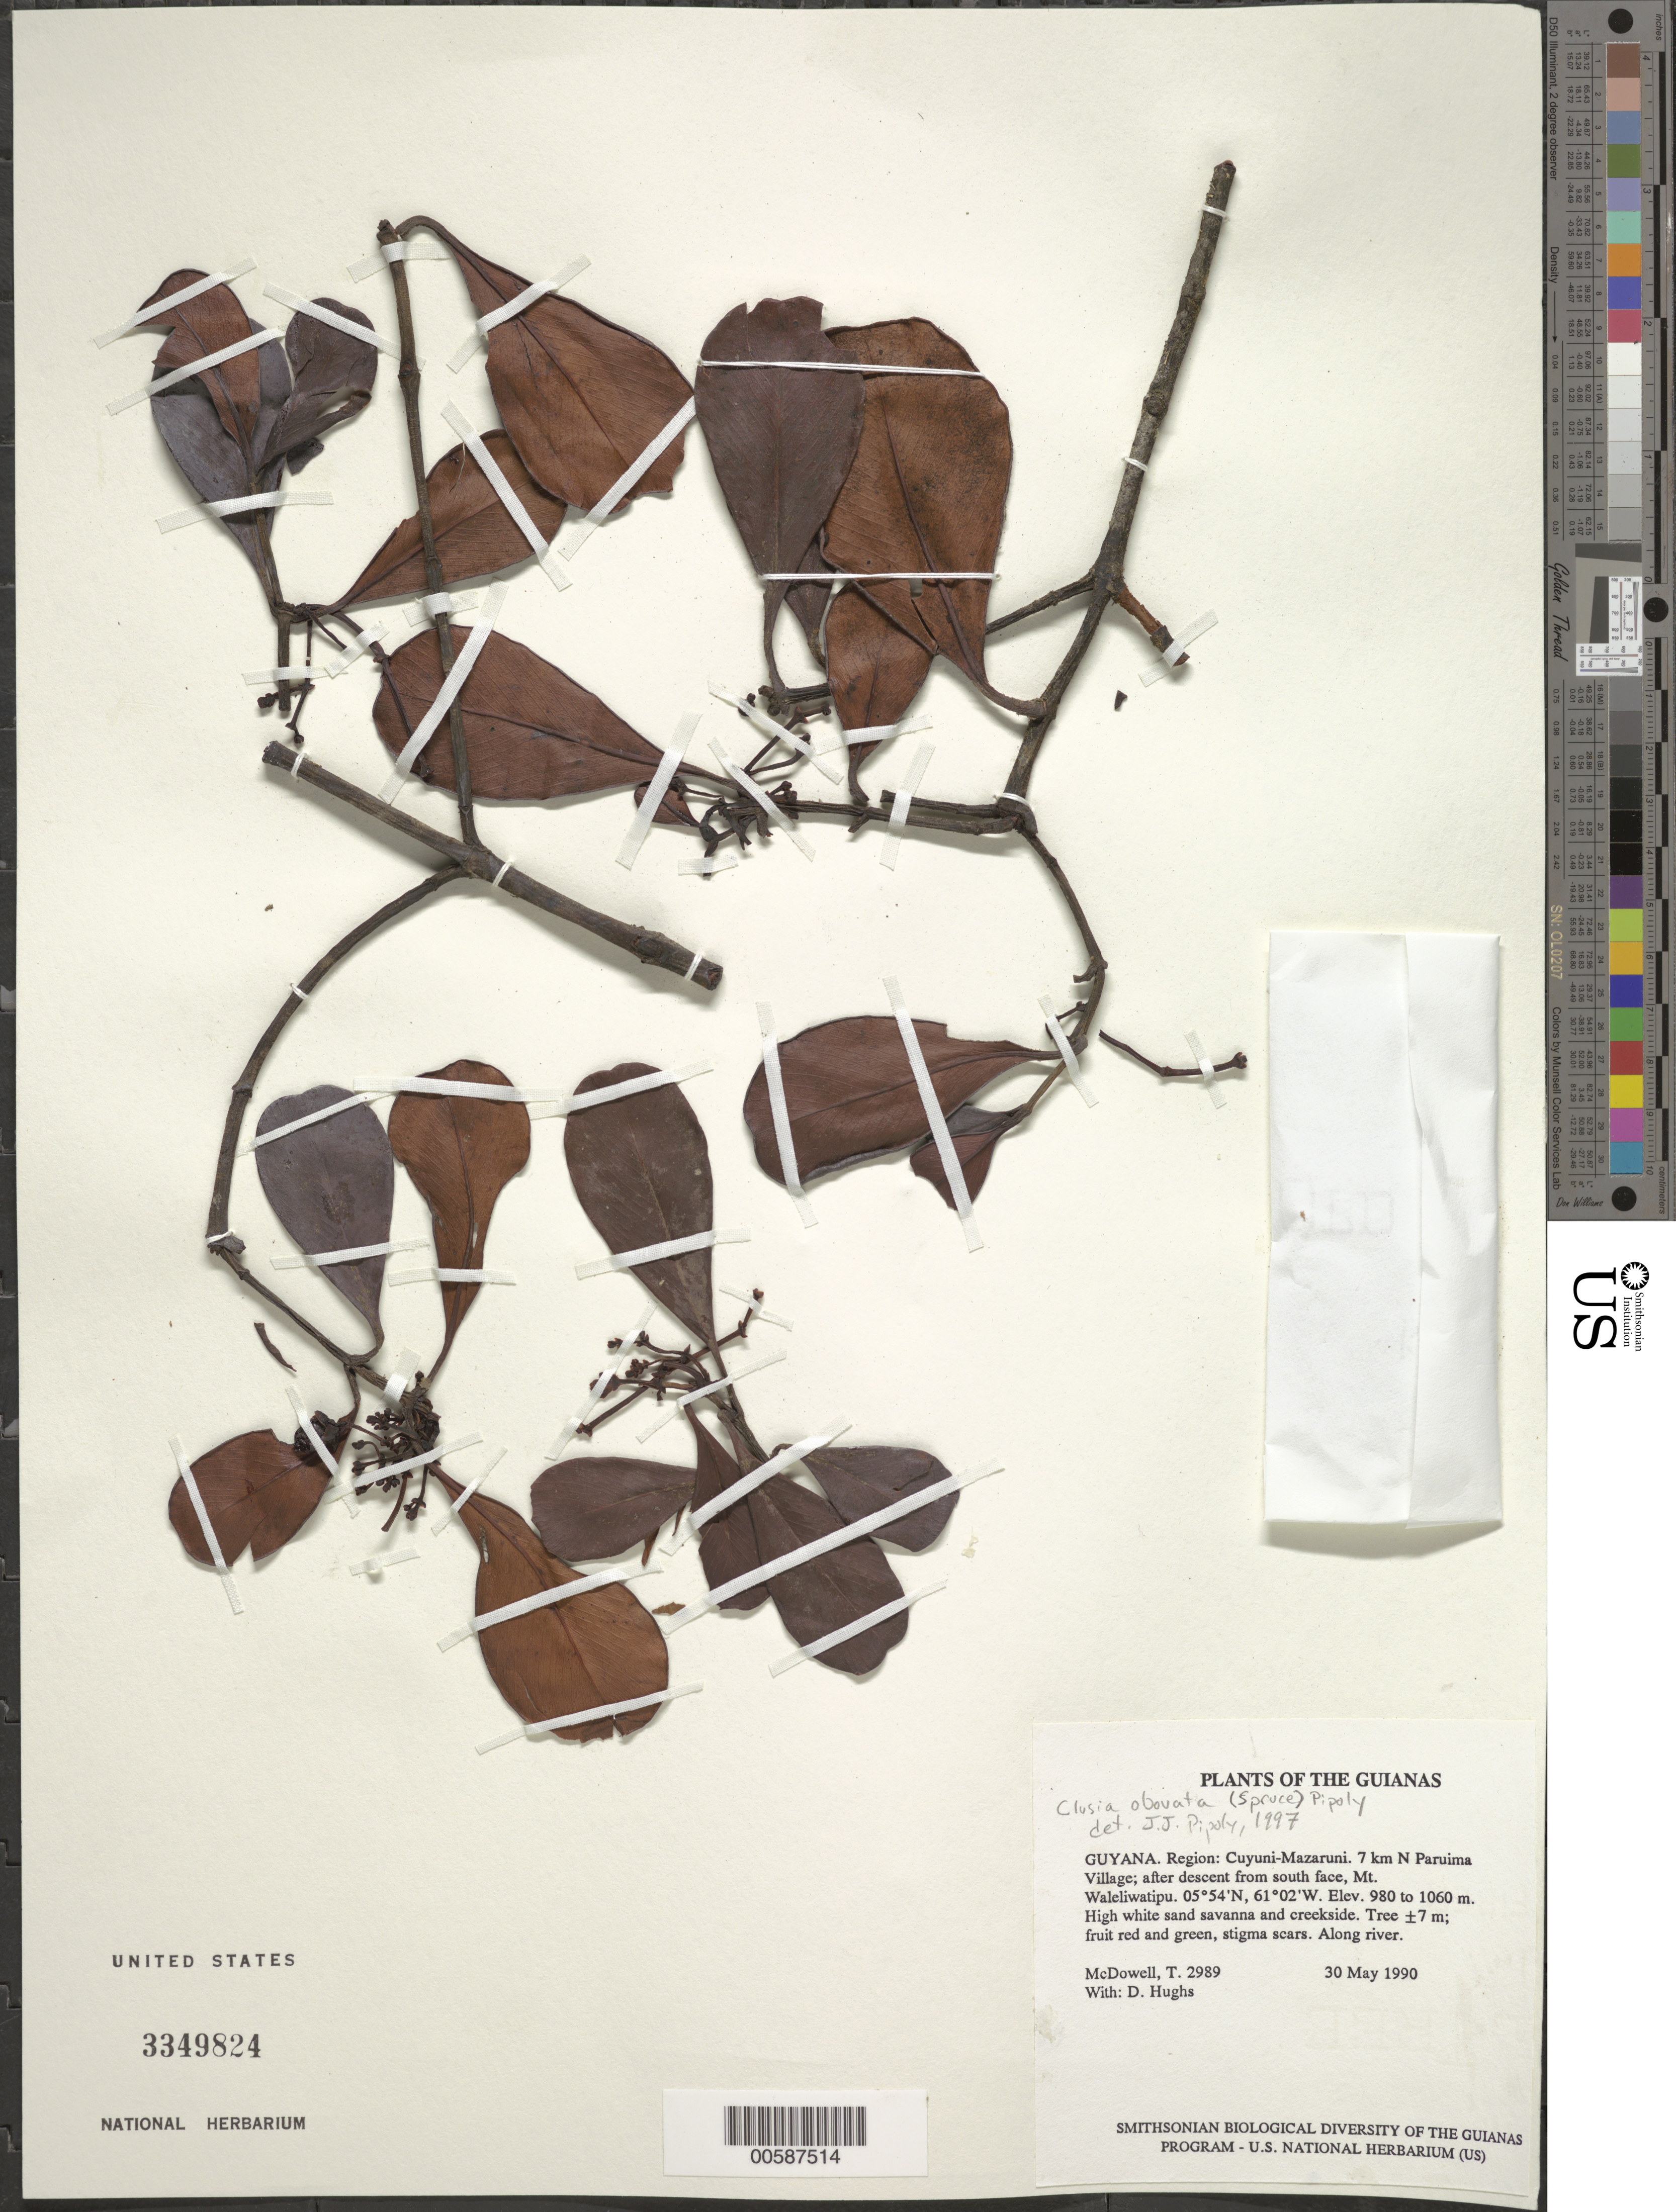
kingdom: Plantae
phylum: Tracheophyta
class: Magnoliopsida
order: Malpighiales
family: Clusiaceae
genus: Clusia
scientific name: Clusia obovata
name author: (Spruce ex Planch. & Triana) Pipoly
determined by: Pipoly, J. J., III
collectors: T. McDowell, D. Hughs & D. Gopaul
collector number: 2989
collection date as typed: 30 May 1990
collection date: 1990-05-30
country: Guyana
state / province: Cuyuni-Mazaruni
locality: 7 km N of Paruima Village; after descent from south face of Mt. Waleliwatipu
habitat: High white sand savanna and creekside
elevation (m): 980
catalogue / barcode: US 3349824